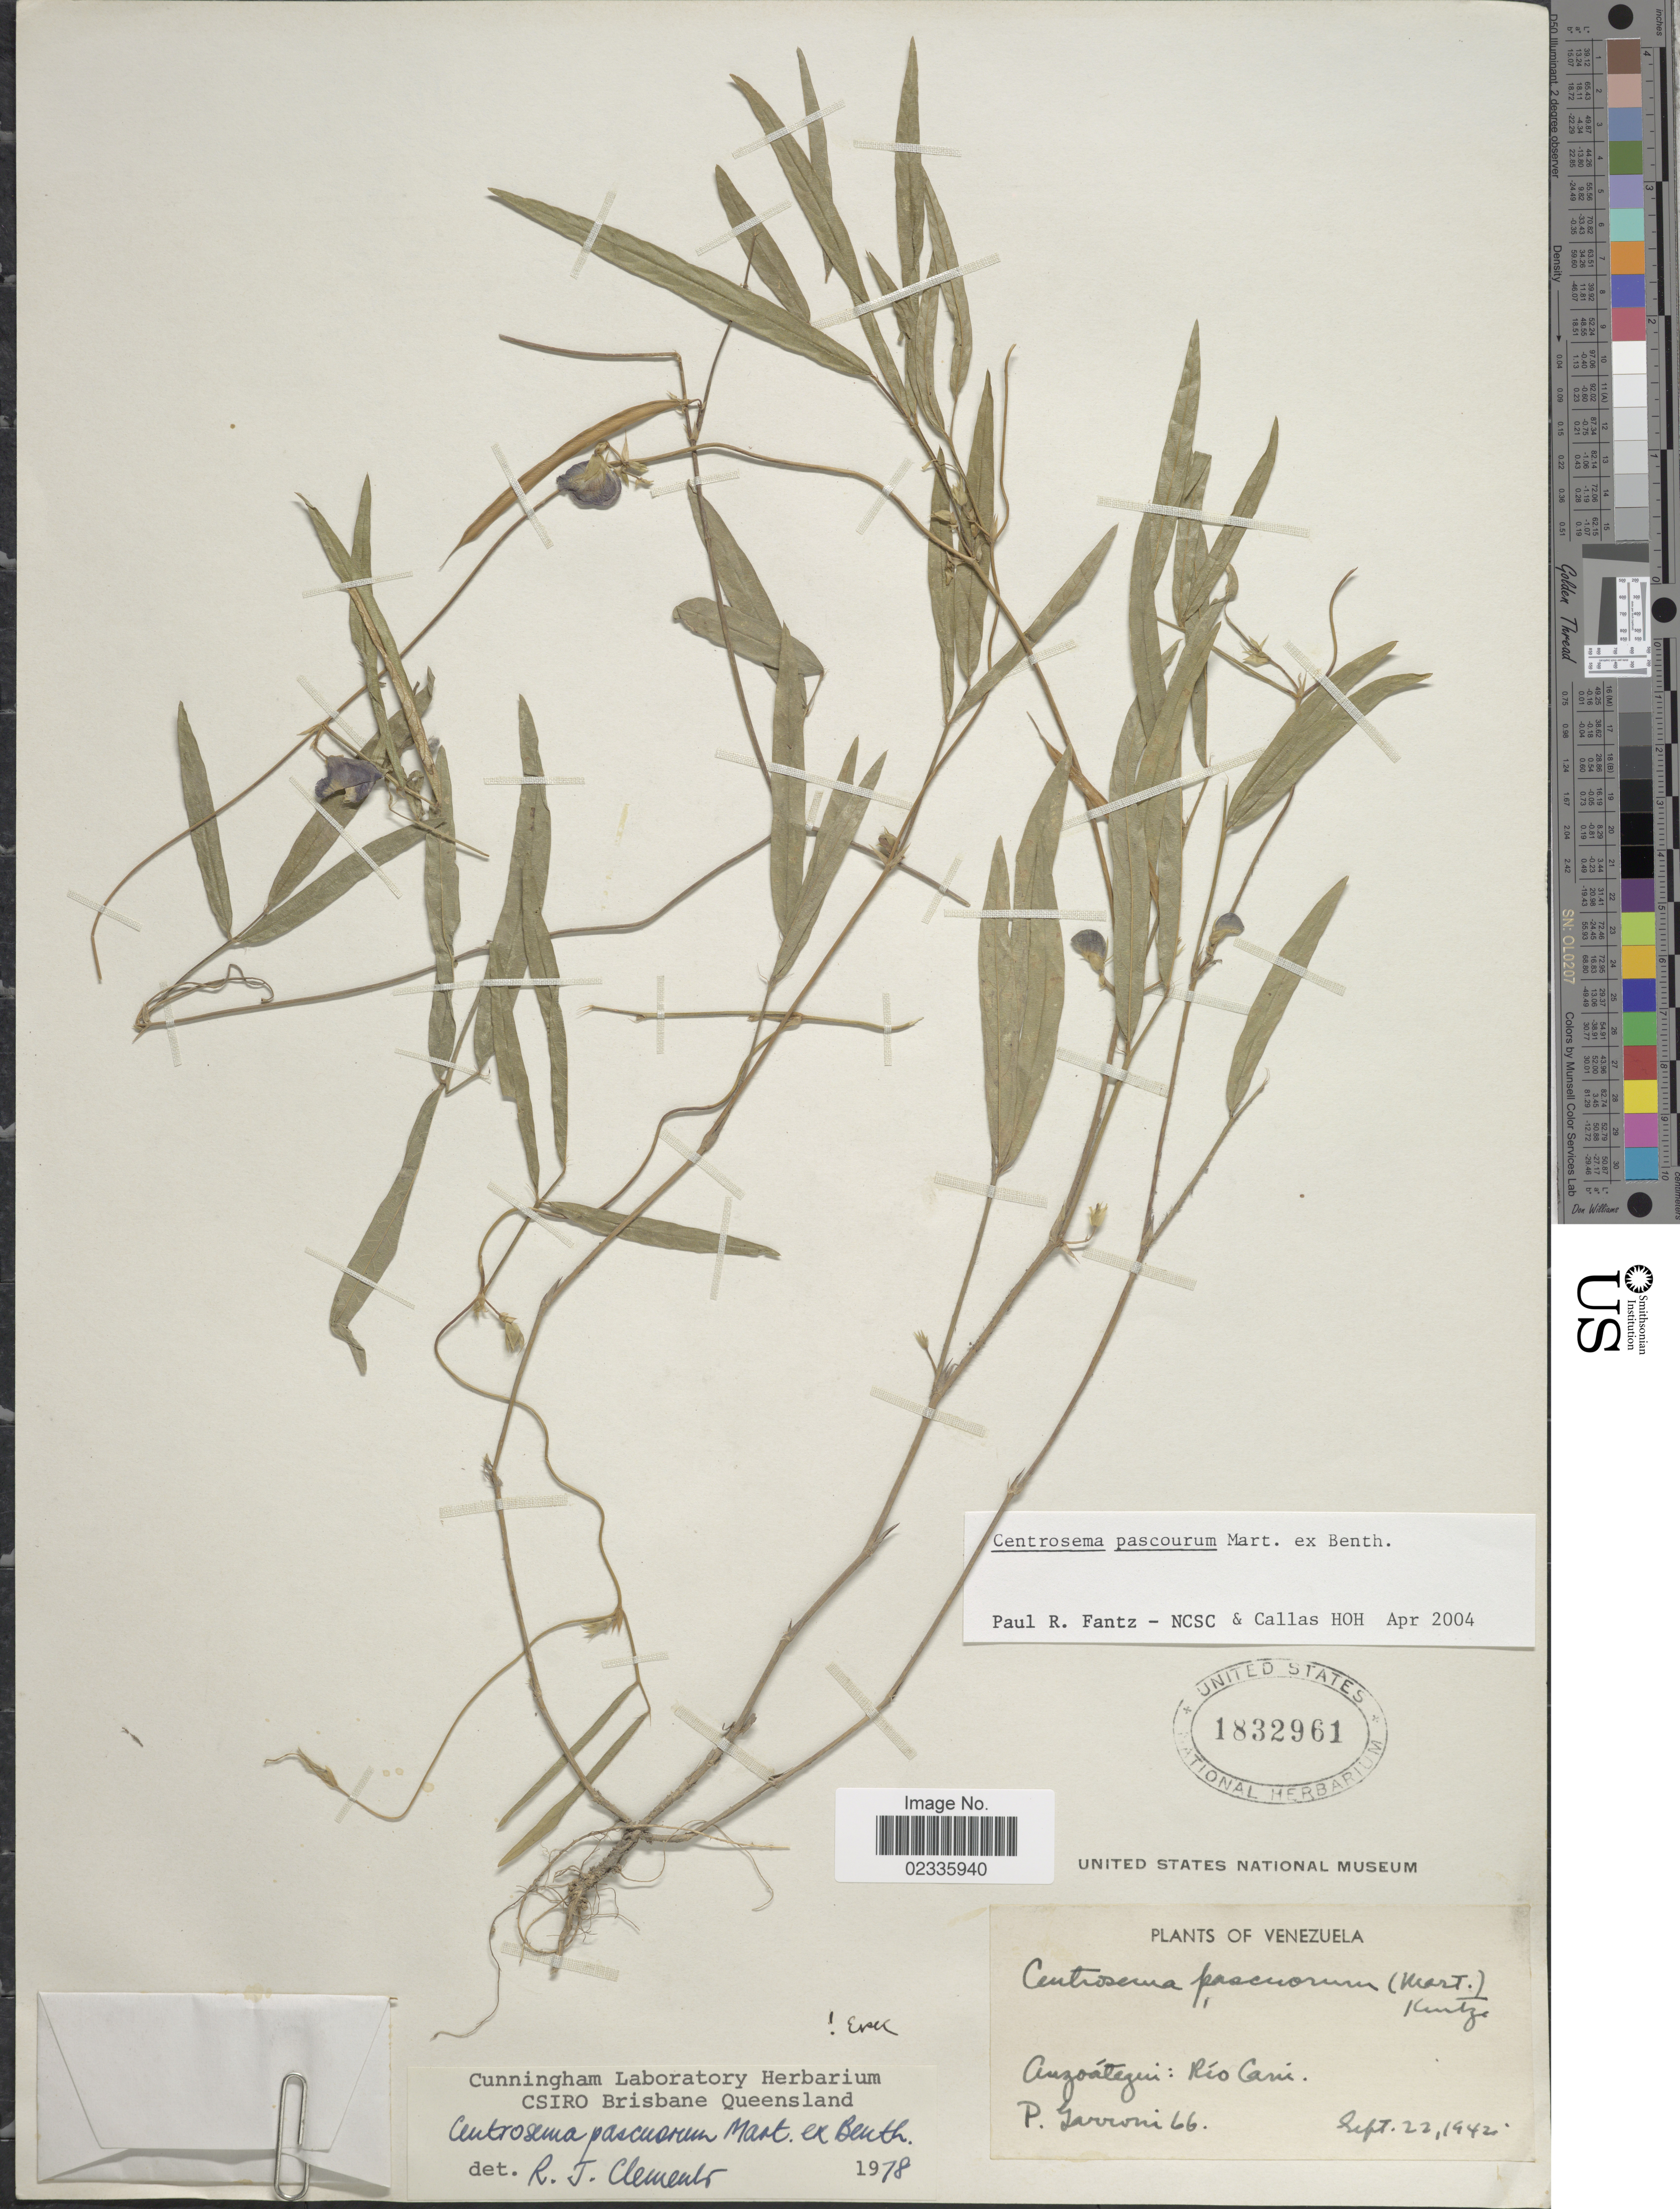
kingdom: Plantae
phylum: Tracheophyta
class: Magnoliopsida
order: Fabales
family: Fabaceae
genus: Centrosema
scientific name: Centrosema pascuorum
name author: Benth.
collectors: P. Garroni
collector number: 66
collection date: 1942-09-22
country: Venezuela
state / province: Anzoategui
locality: Río Cani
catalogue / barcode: US 1832961